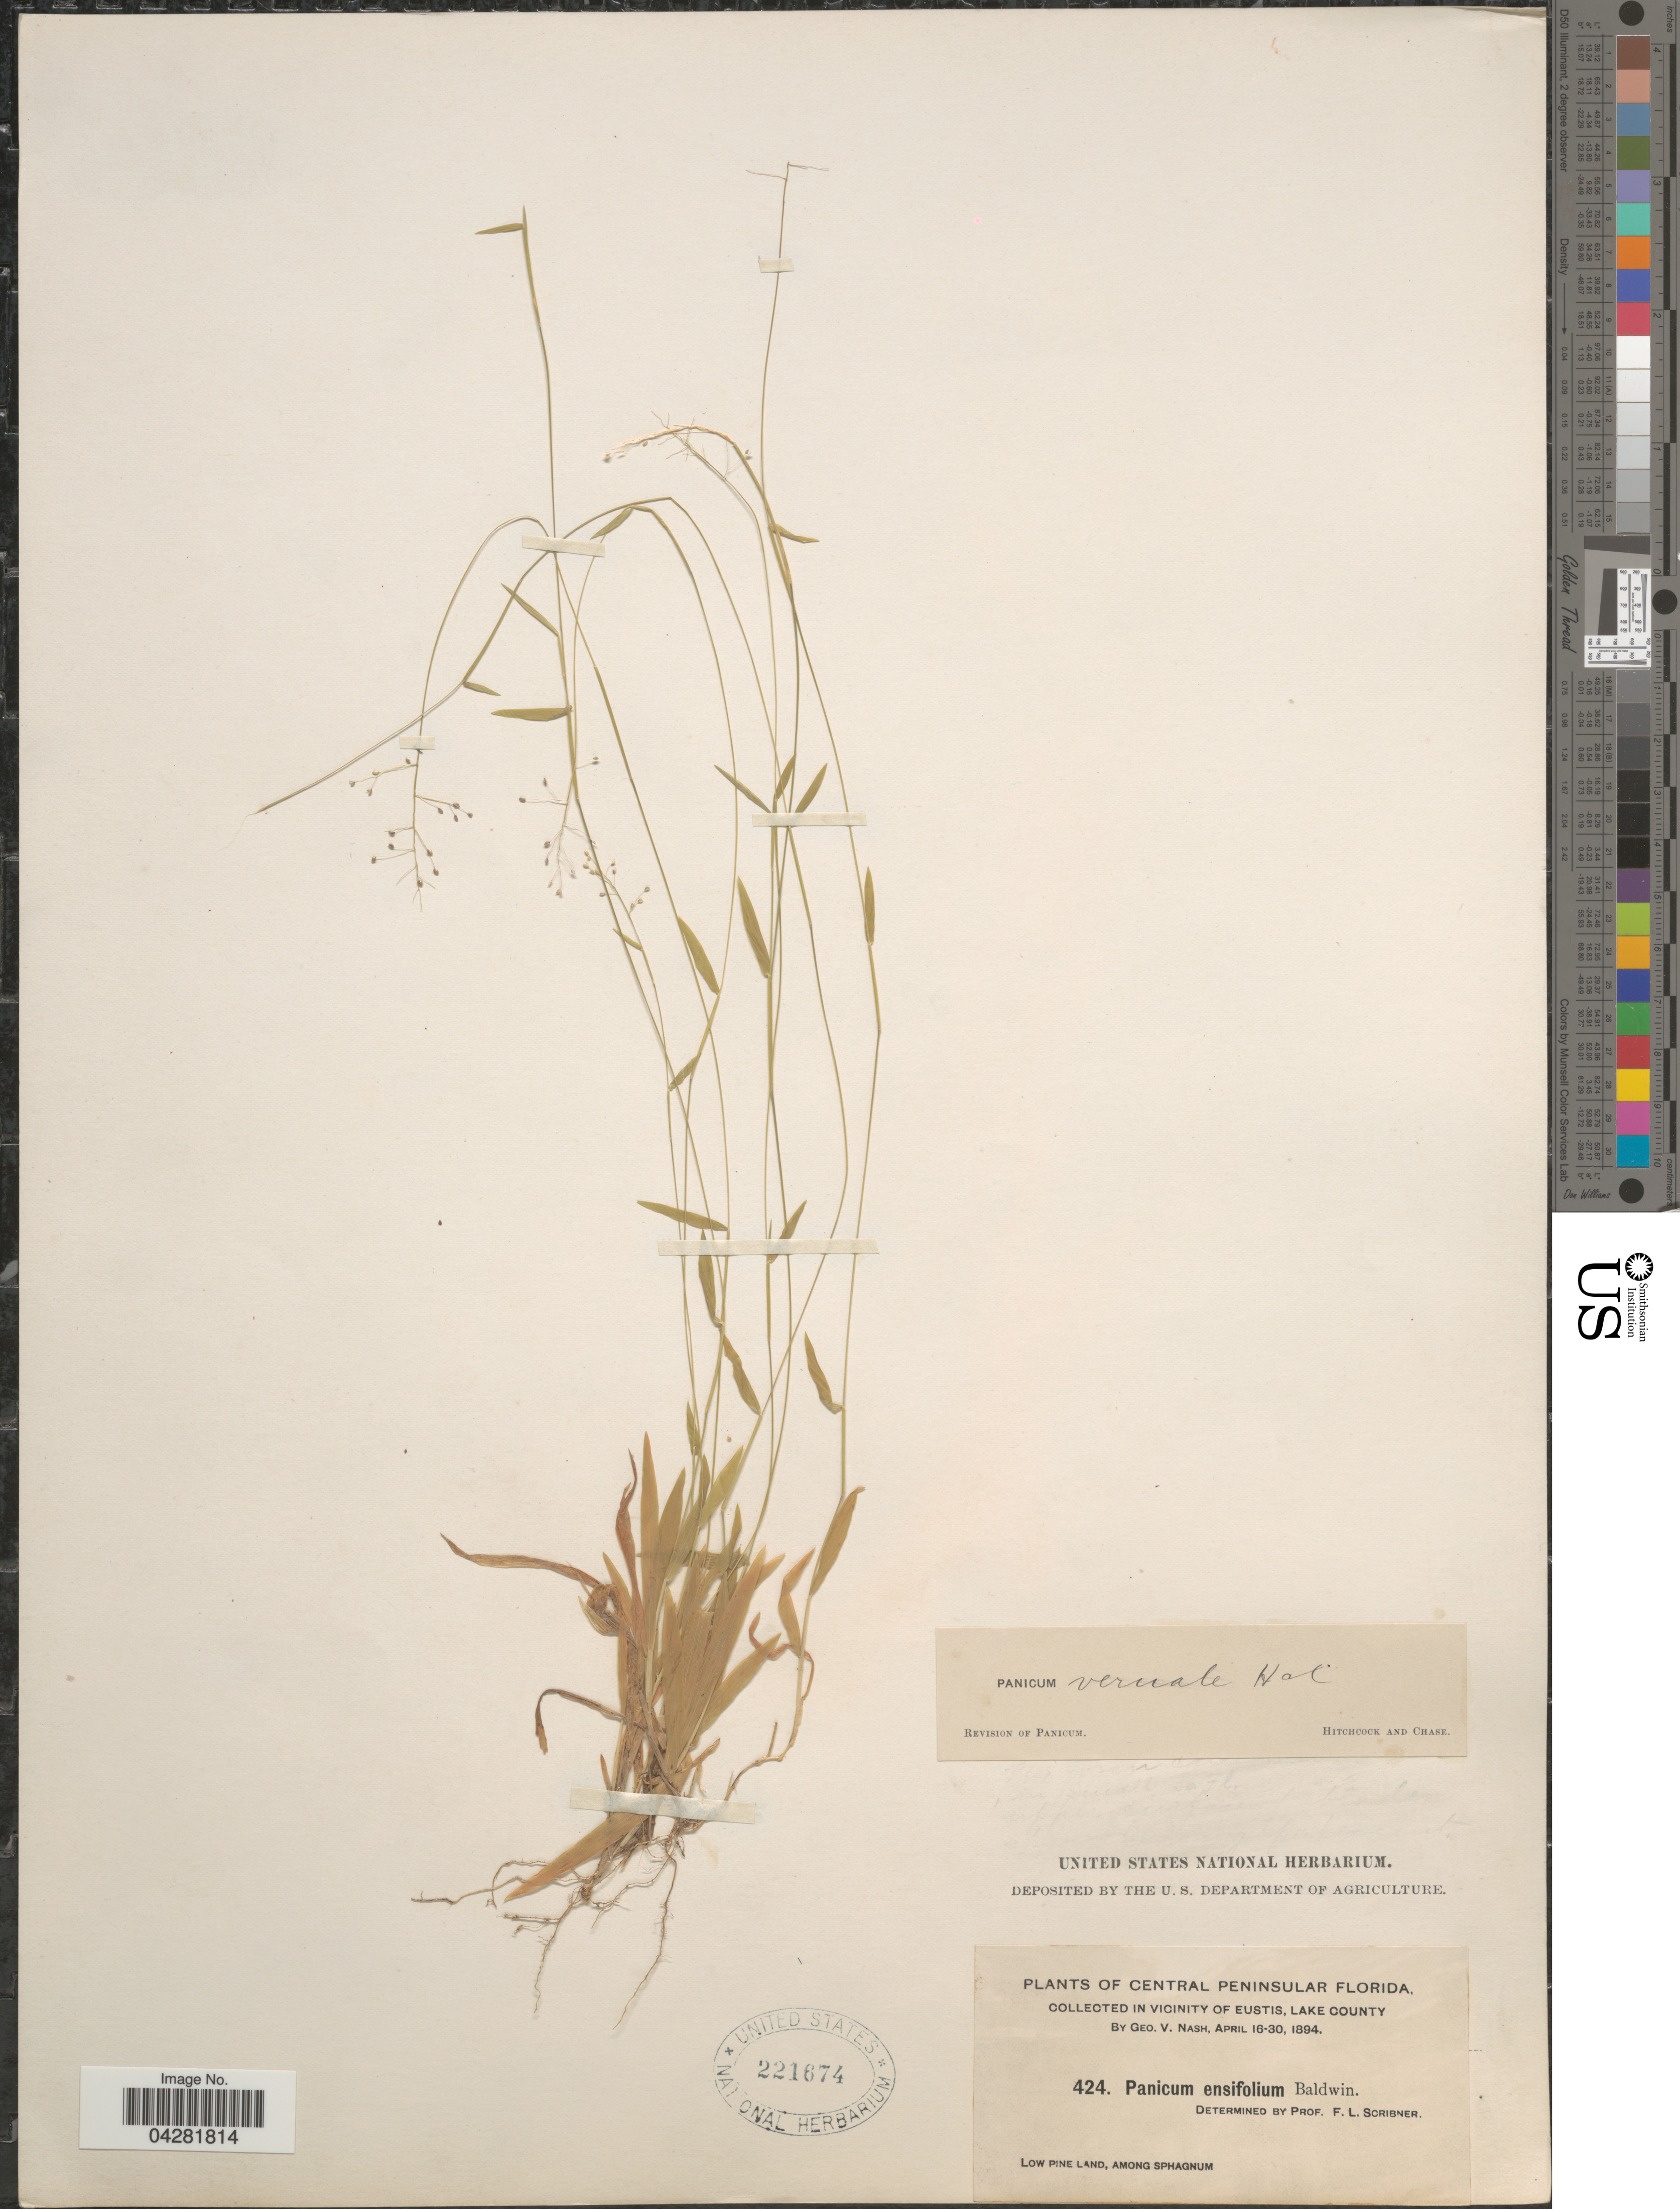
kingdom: Plantae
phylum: Tracheophyta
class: Liliopsida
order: Poales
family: Poaceae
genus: Dichanthelium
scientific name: Dichanthelium ensifolium var. ensifolium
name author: (Baldwin ex Elliot) Gould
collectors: G. V. Nash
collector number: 424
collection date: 1894-04-16/1894-04-30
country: United States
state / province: Florida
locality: Central Peninsular Florida, in vicinity of Eustis, Lake County.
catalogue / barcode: US 221674